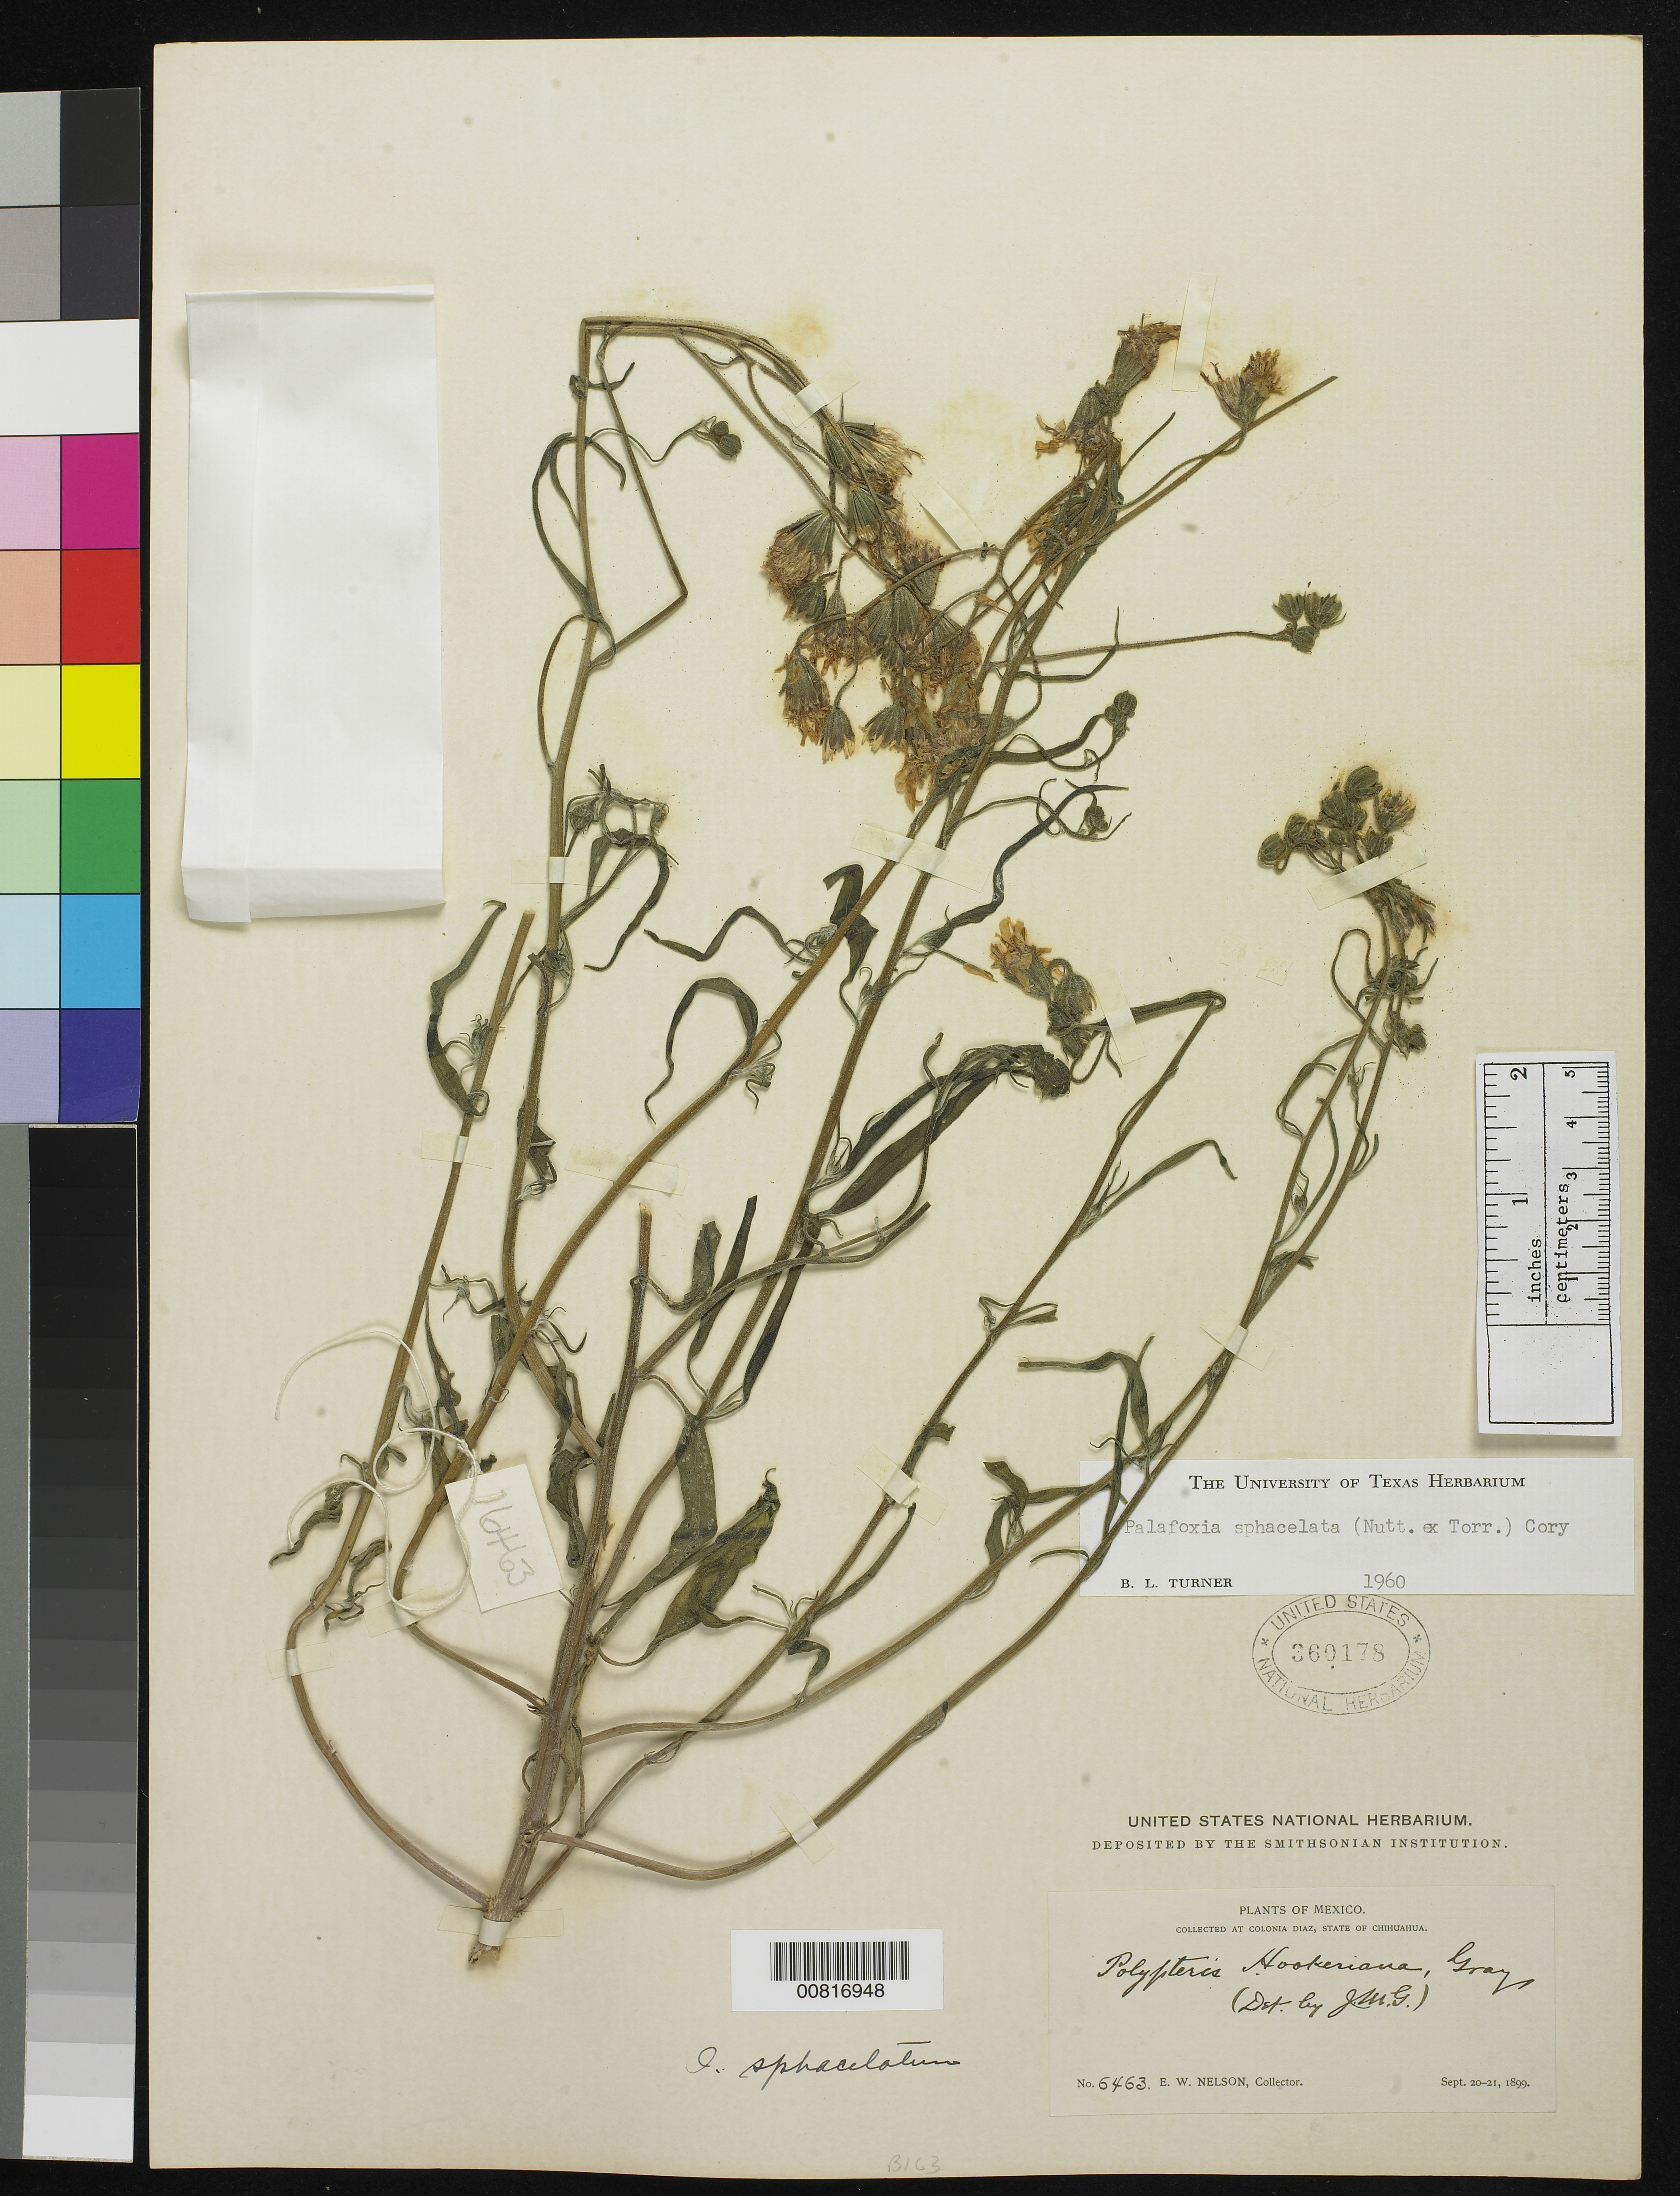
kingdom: Plantae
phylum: Tracheophyta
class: Magnoliopsida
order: Asterales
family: Asteraceae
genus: Palafoxia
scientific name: Palafoxia sphacelata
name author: (Nutt. ex Torr.) Cory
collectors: E. W. Nelson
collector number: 6463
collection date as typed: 20 Sep 1899 to 21 Sep 1899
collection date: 1899-09-20/1899-09-21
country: Mexico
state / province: Chihuahua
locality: Colonia Díaz, Chihuahua.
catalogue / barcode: US 360178